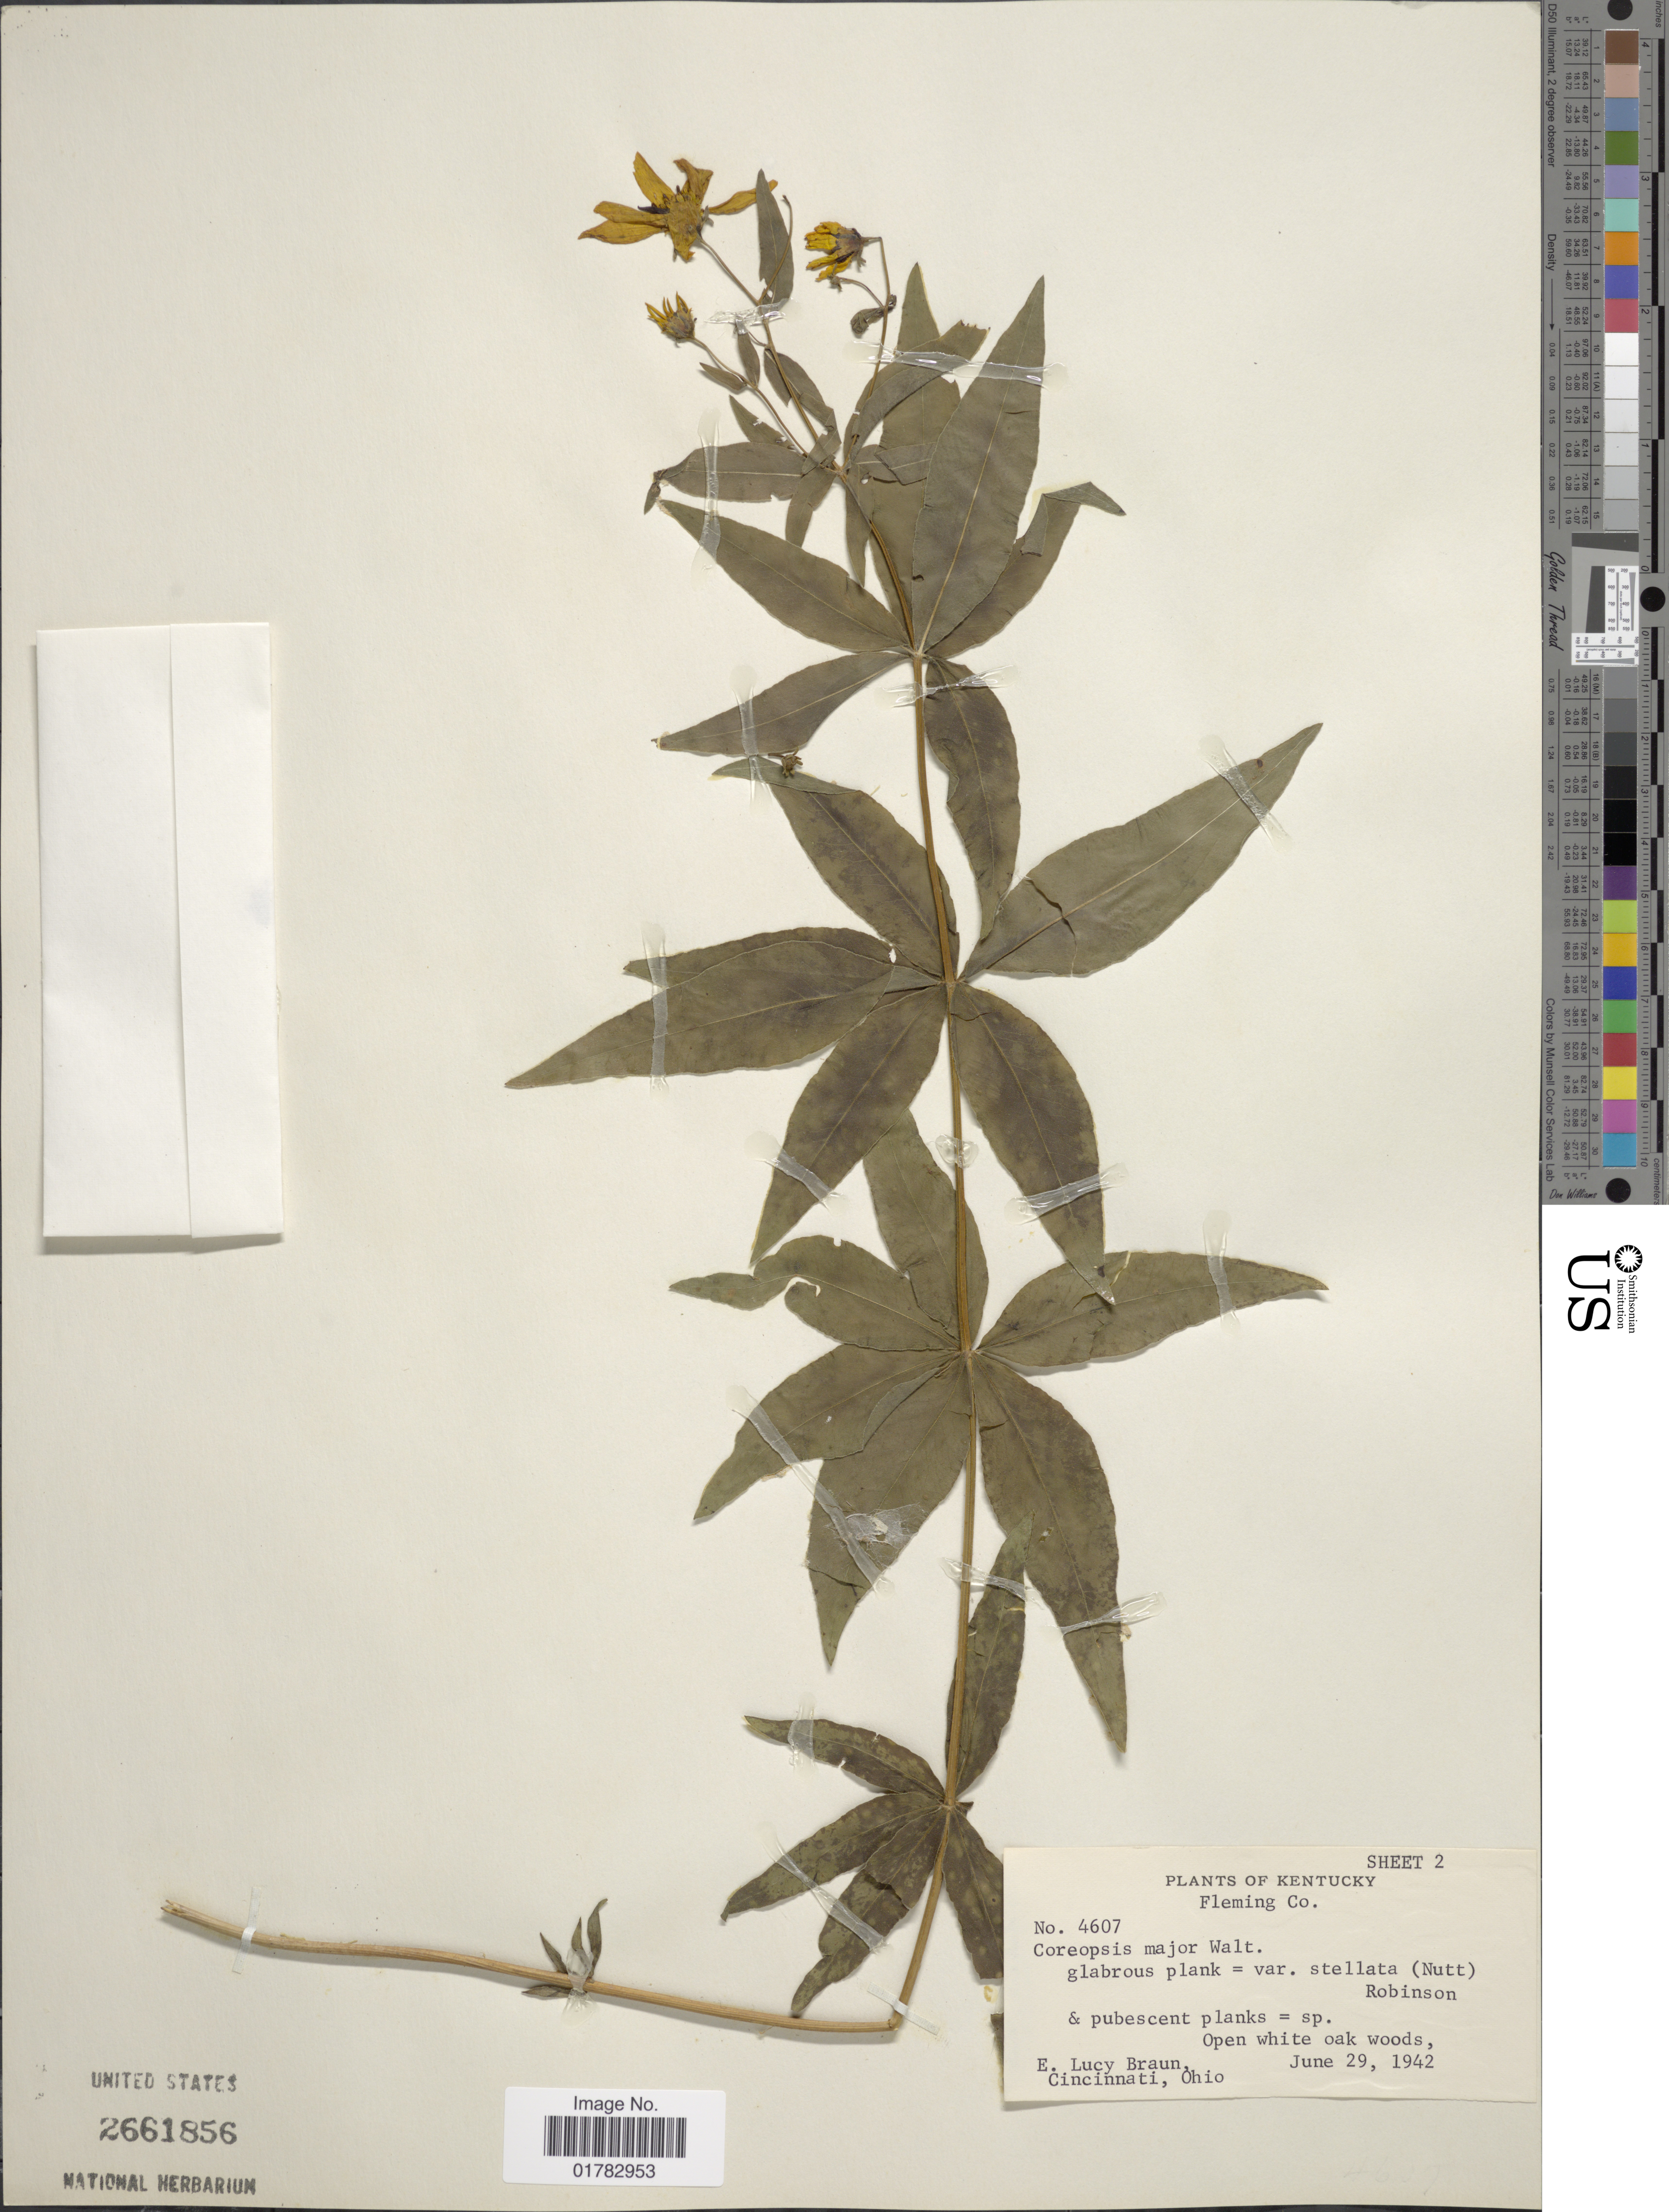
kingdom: Plantae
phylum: Tracheophyta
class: Magnoliopsida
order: Asterales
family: Asteraceae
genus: Coreopsis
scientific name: Coreopsis major var. stellata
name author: (Nutt.) Torr. & A. Gray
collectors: E. L. Braun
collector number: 4607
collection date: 1942-06-29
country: United States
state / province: Kentucky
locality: Fleming Co., open white oaks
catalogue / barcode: US 2661856